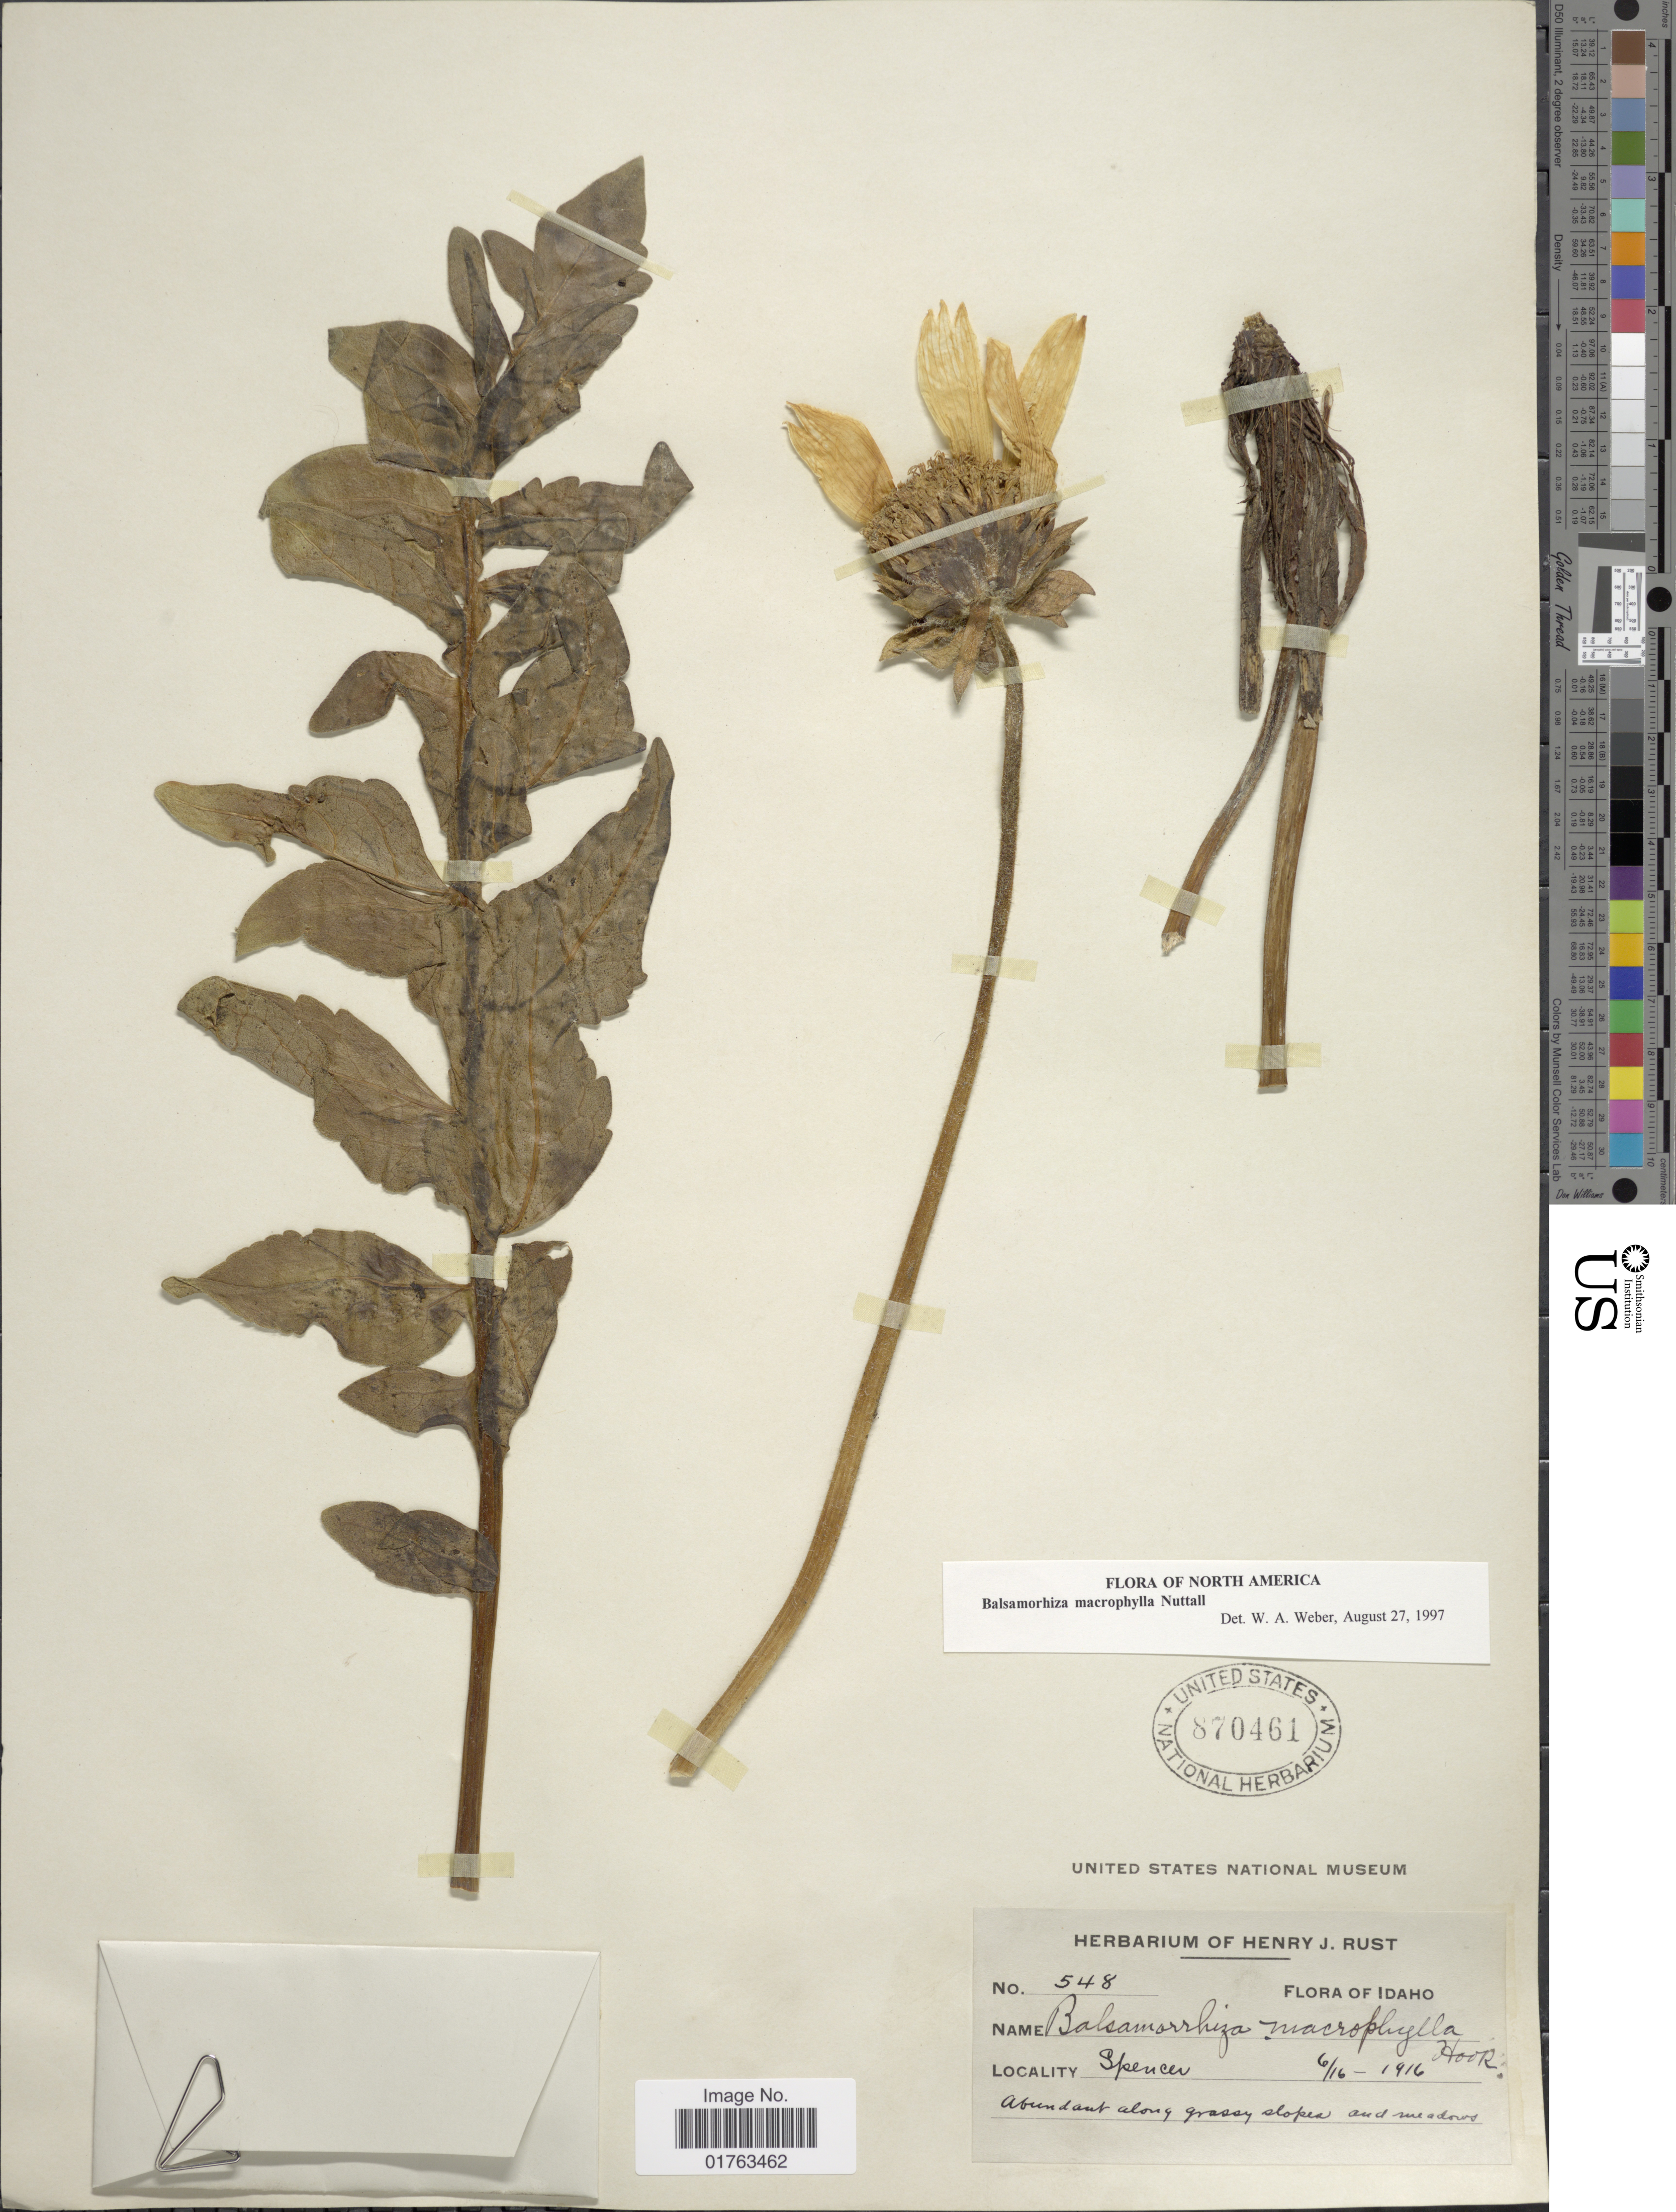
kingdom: Plantae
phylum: Tracheophyta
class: Magnoliopsida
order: Asterales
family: Asteraceae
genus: Balsamorhiza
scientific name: Balsamorhiza macrophylla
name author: Nutt.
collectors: ex herb. Henry J. Rust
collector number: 548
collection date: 1916-06-16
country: United States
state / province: Idaho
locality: Spencer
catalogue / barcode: US 870461